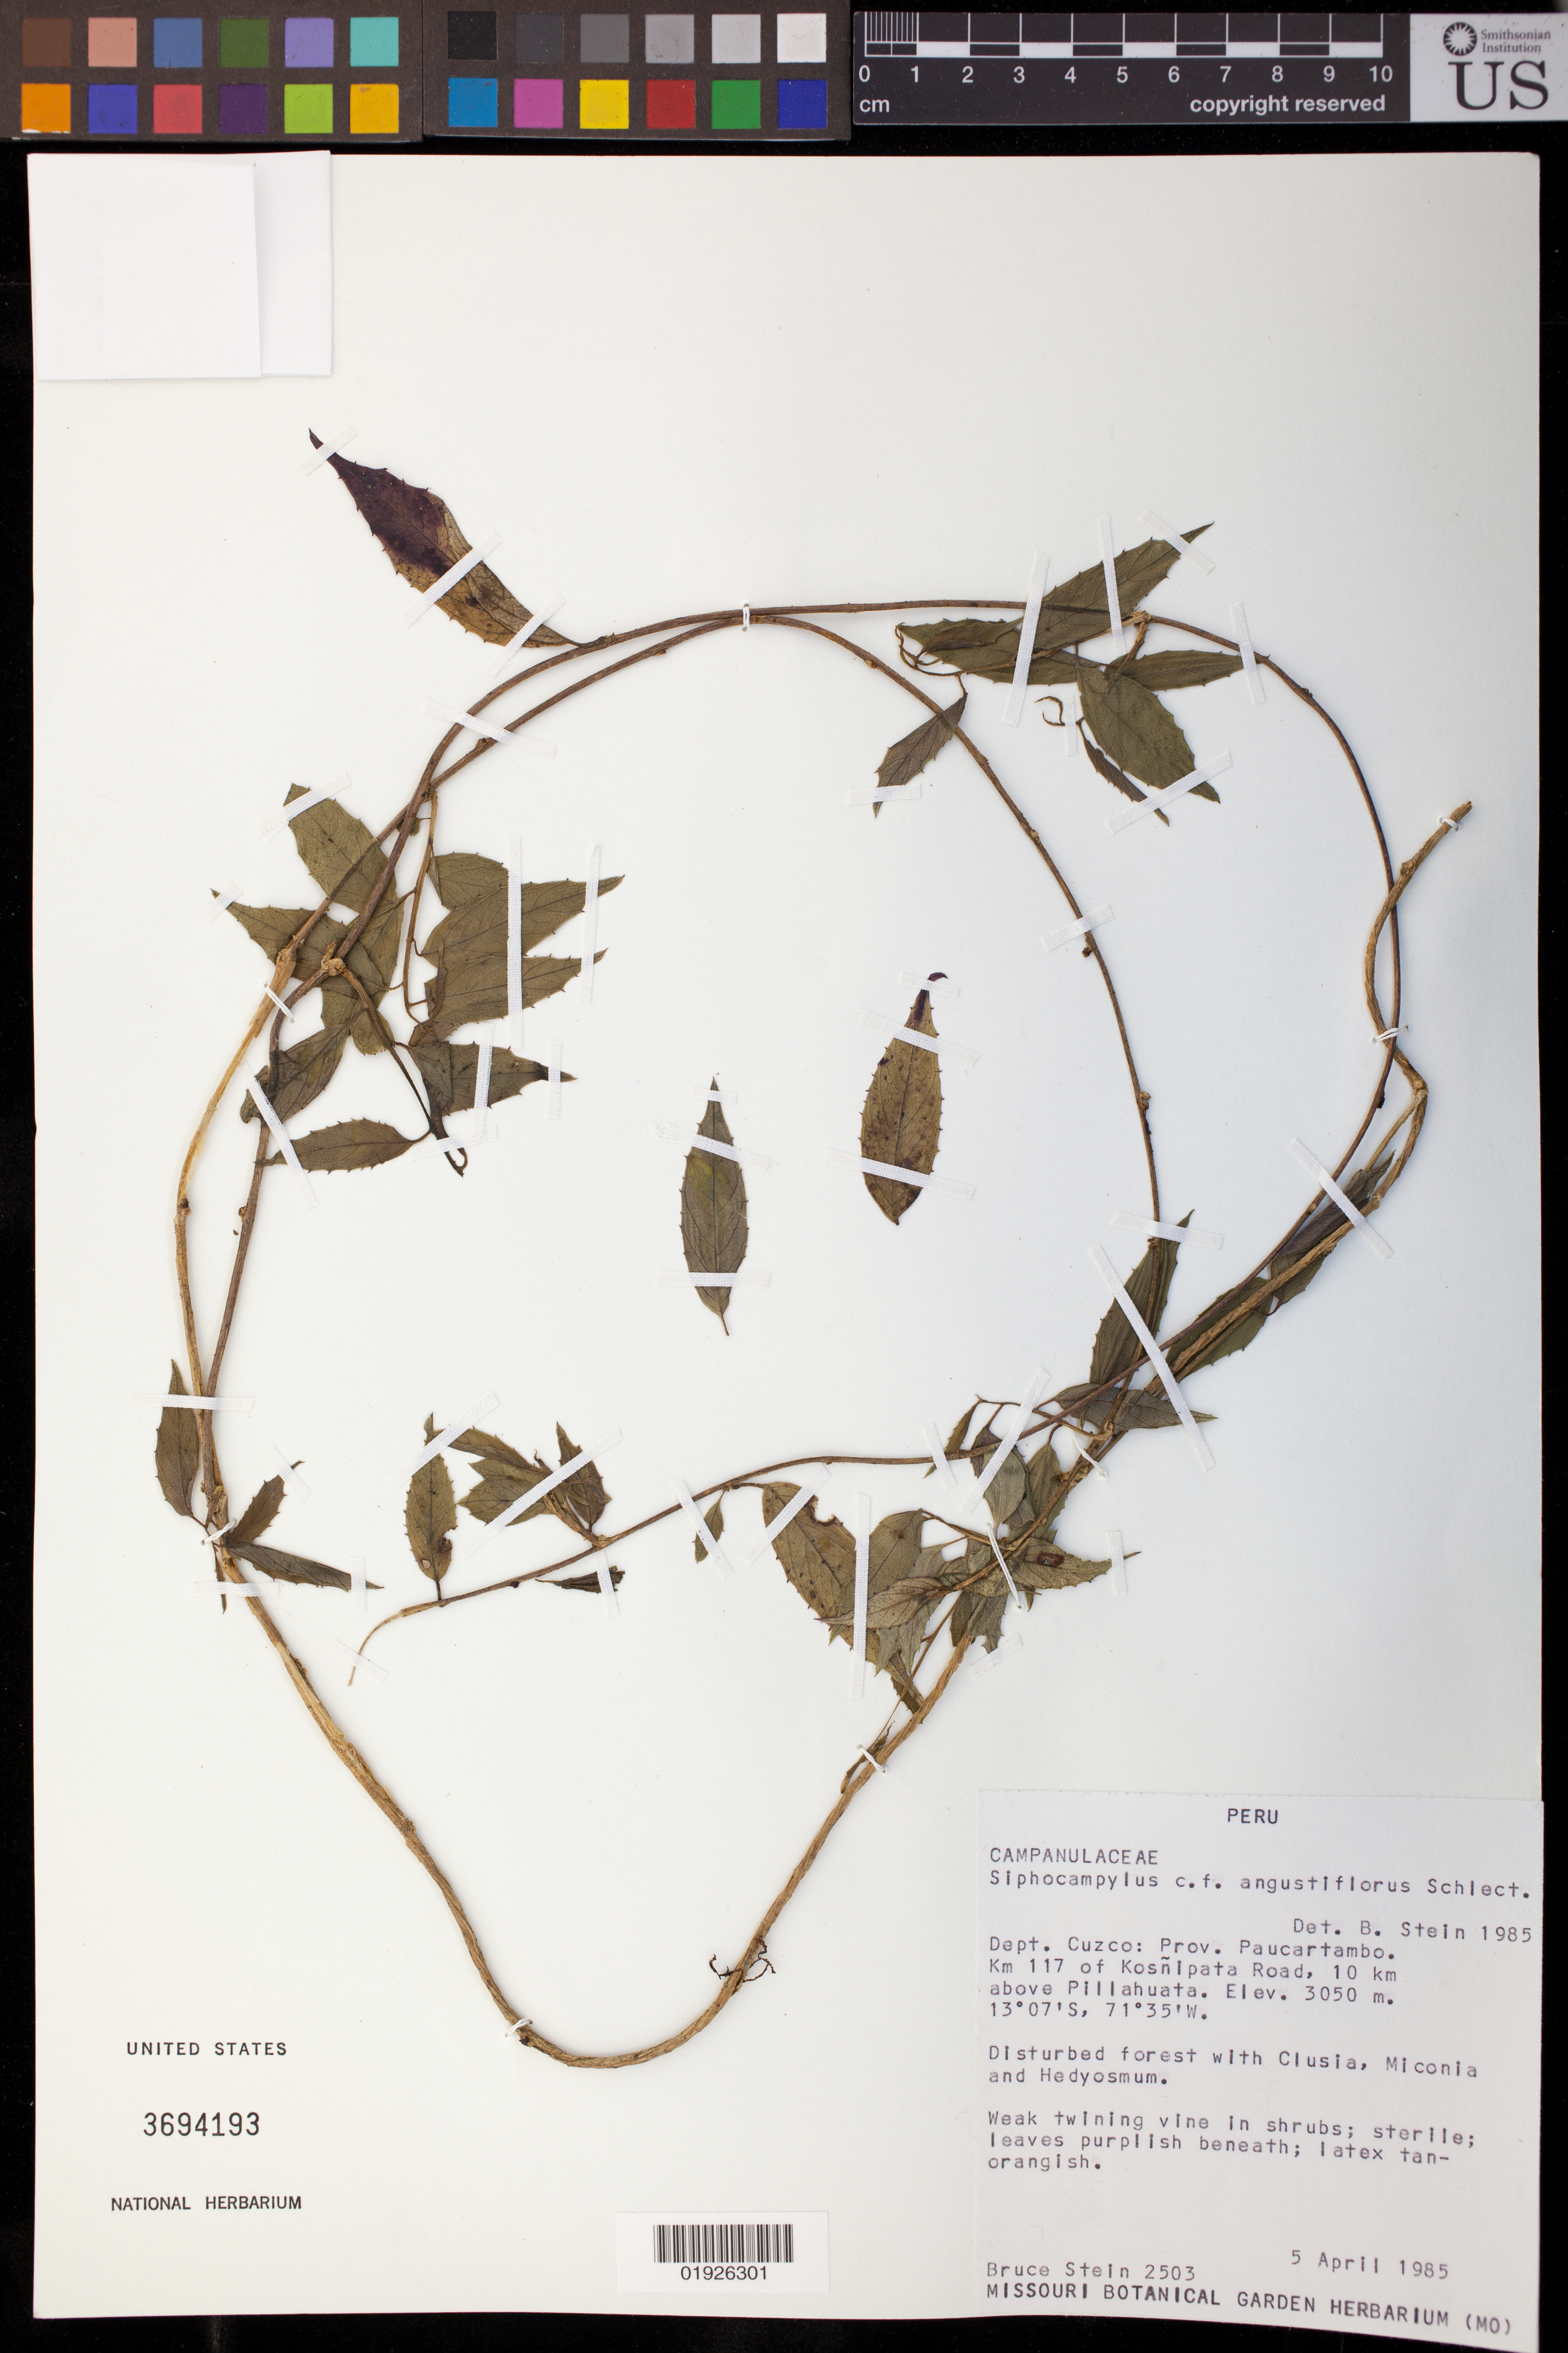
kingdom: Plantae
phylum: Tracheophyta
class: Magnoliopsida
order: Asterales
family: Campanulaceae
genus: Siphocampylus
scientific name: Siphocampylus angustiflorus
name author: Schltdl. ex Zahlbr.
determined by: Stein, B. A., Senior Director, Climate Adaptation and Resilience, National Wildlife Federation (UNITED STATES)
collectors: B. A. Stein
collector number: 2503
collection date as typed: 05 Apr 1985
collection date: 1985-04-05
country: Peru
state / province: Cusco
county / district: Paucartambo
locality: Cusco, Paucartambo, km 117 of Kosñipata Road, 10 km above Pillahuata.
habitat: Disturbed forest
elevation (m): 3050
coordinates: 13 07 S, 71 35 W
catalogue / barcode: US 3694193